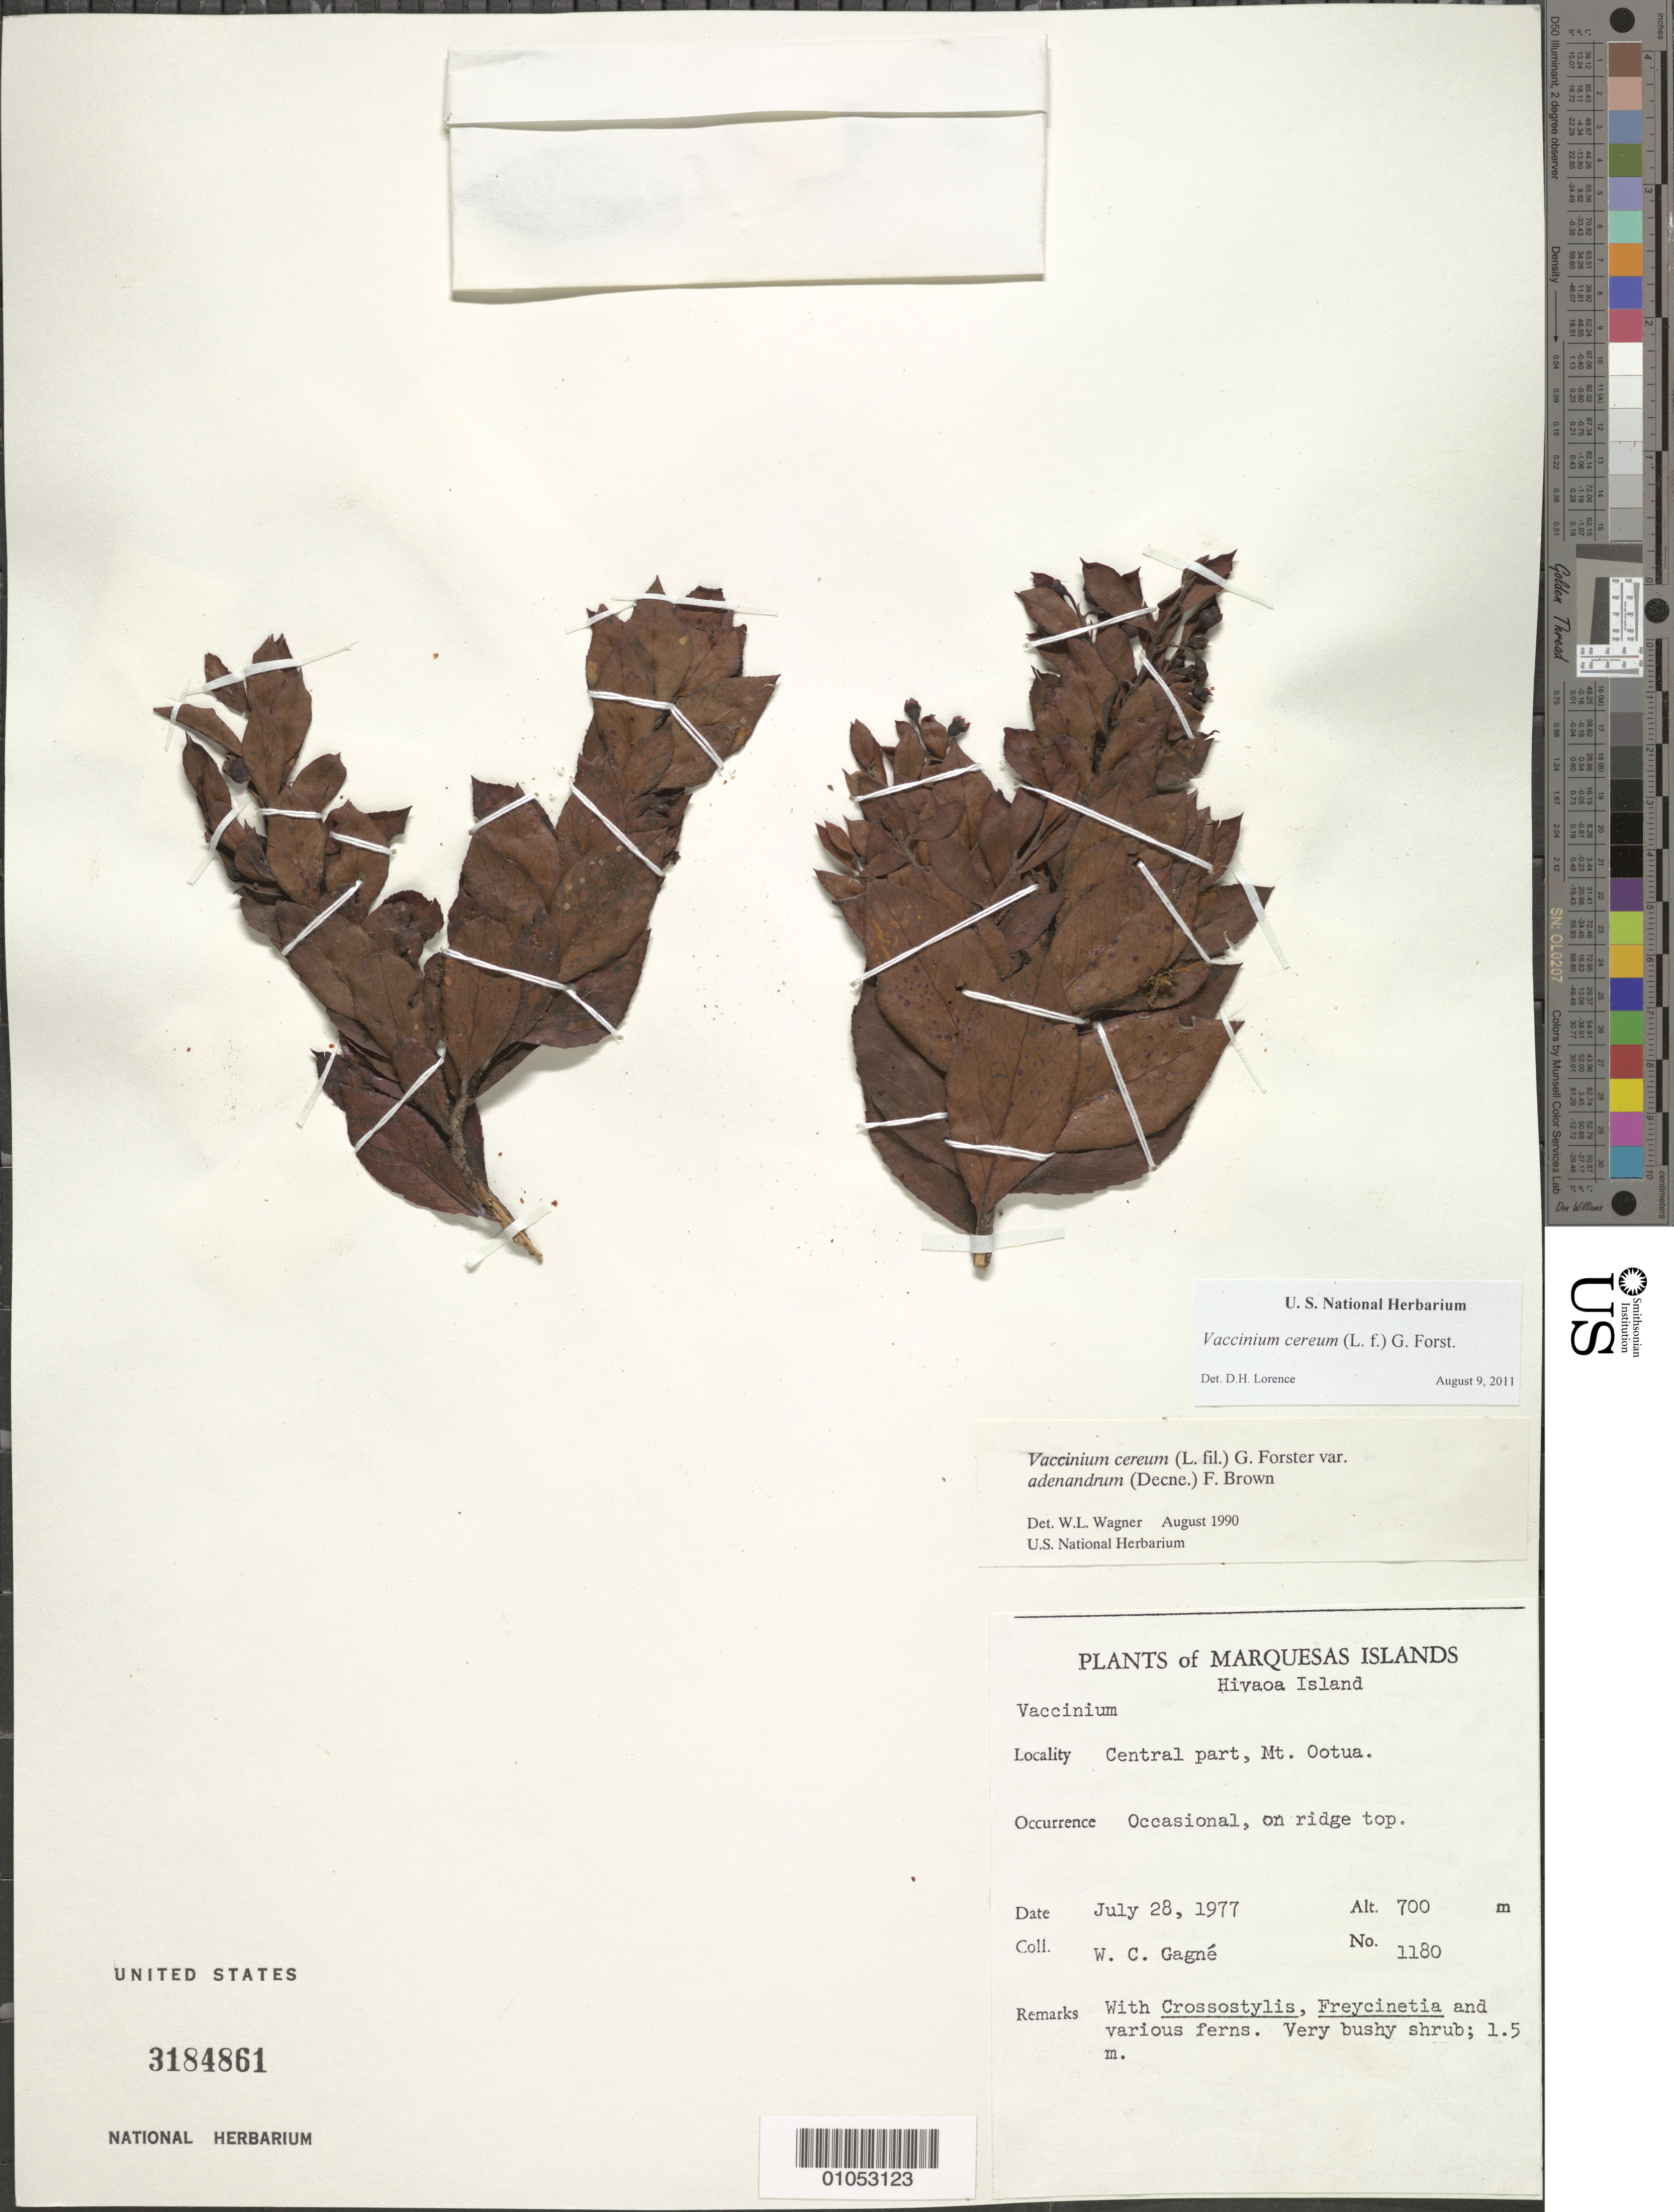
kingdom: Plantae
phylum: Tracheophyta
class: Magnoliopsida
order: Ericales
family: Ericaceae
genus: Vaccinium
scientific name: Vaccinium cereum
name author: (L. f.) G. Forst.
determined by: Lorence, David H., (PTBG), National Tropical Botanical Garden (UNITED STATES)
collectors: B. H. Gagné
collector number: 1180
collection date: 1977-07-28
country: French Polynesia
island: Hiva Oa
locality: Mt. Ootua, central part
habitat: Occasional on ridge top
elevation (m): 700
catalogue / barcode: US 3184861